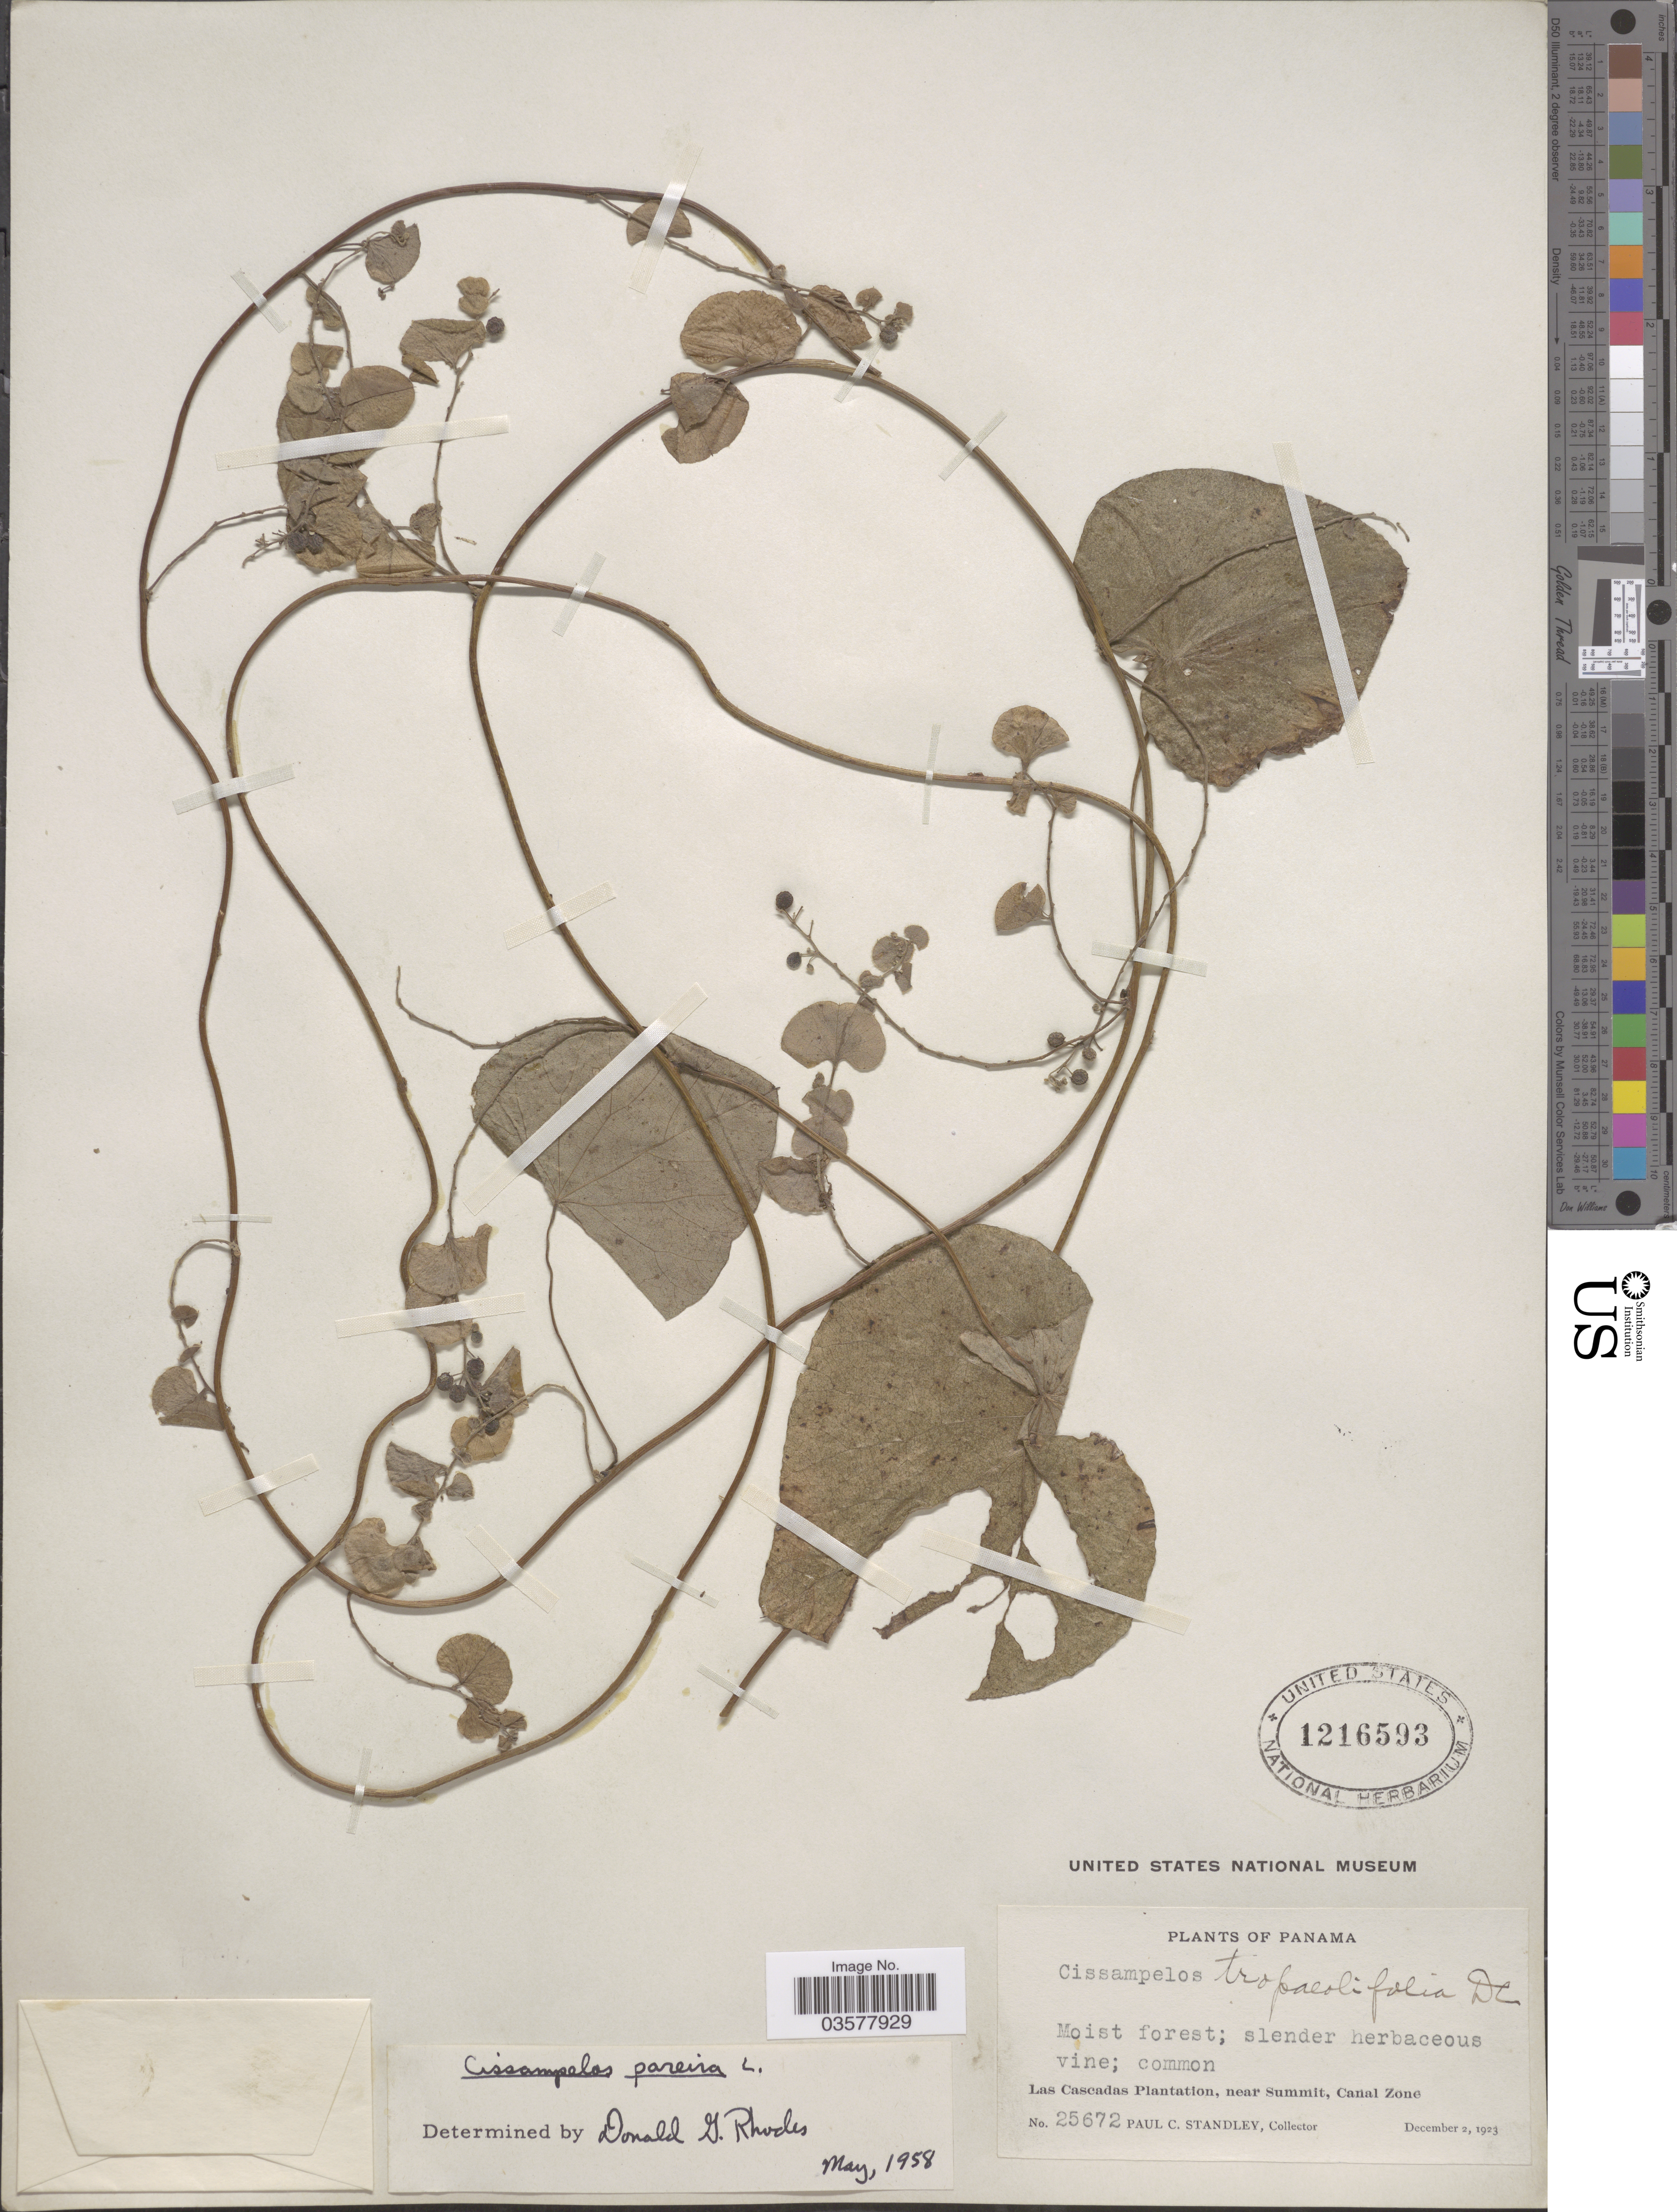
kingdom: Plantae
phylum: Tracheophyta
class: Magnoliopsida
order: Ranunculales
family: Menispermaceae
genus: Cissampelos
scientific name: Cissampelos pareira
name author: L.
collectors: P. C. Standley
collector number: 25672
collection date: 1923-12-02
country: Panama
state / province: Colón / Panamá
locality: Las Cascadas Plantation, near Summit, Canal Zone.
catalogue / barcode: US 1216593